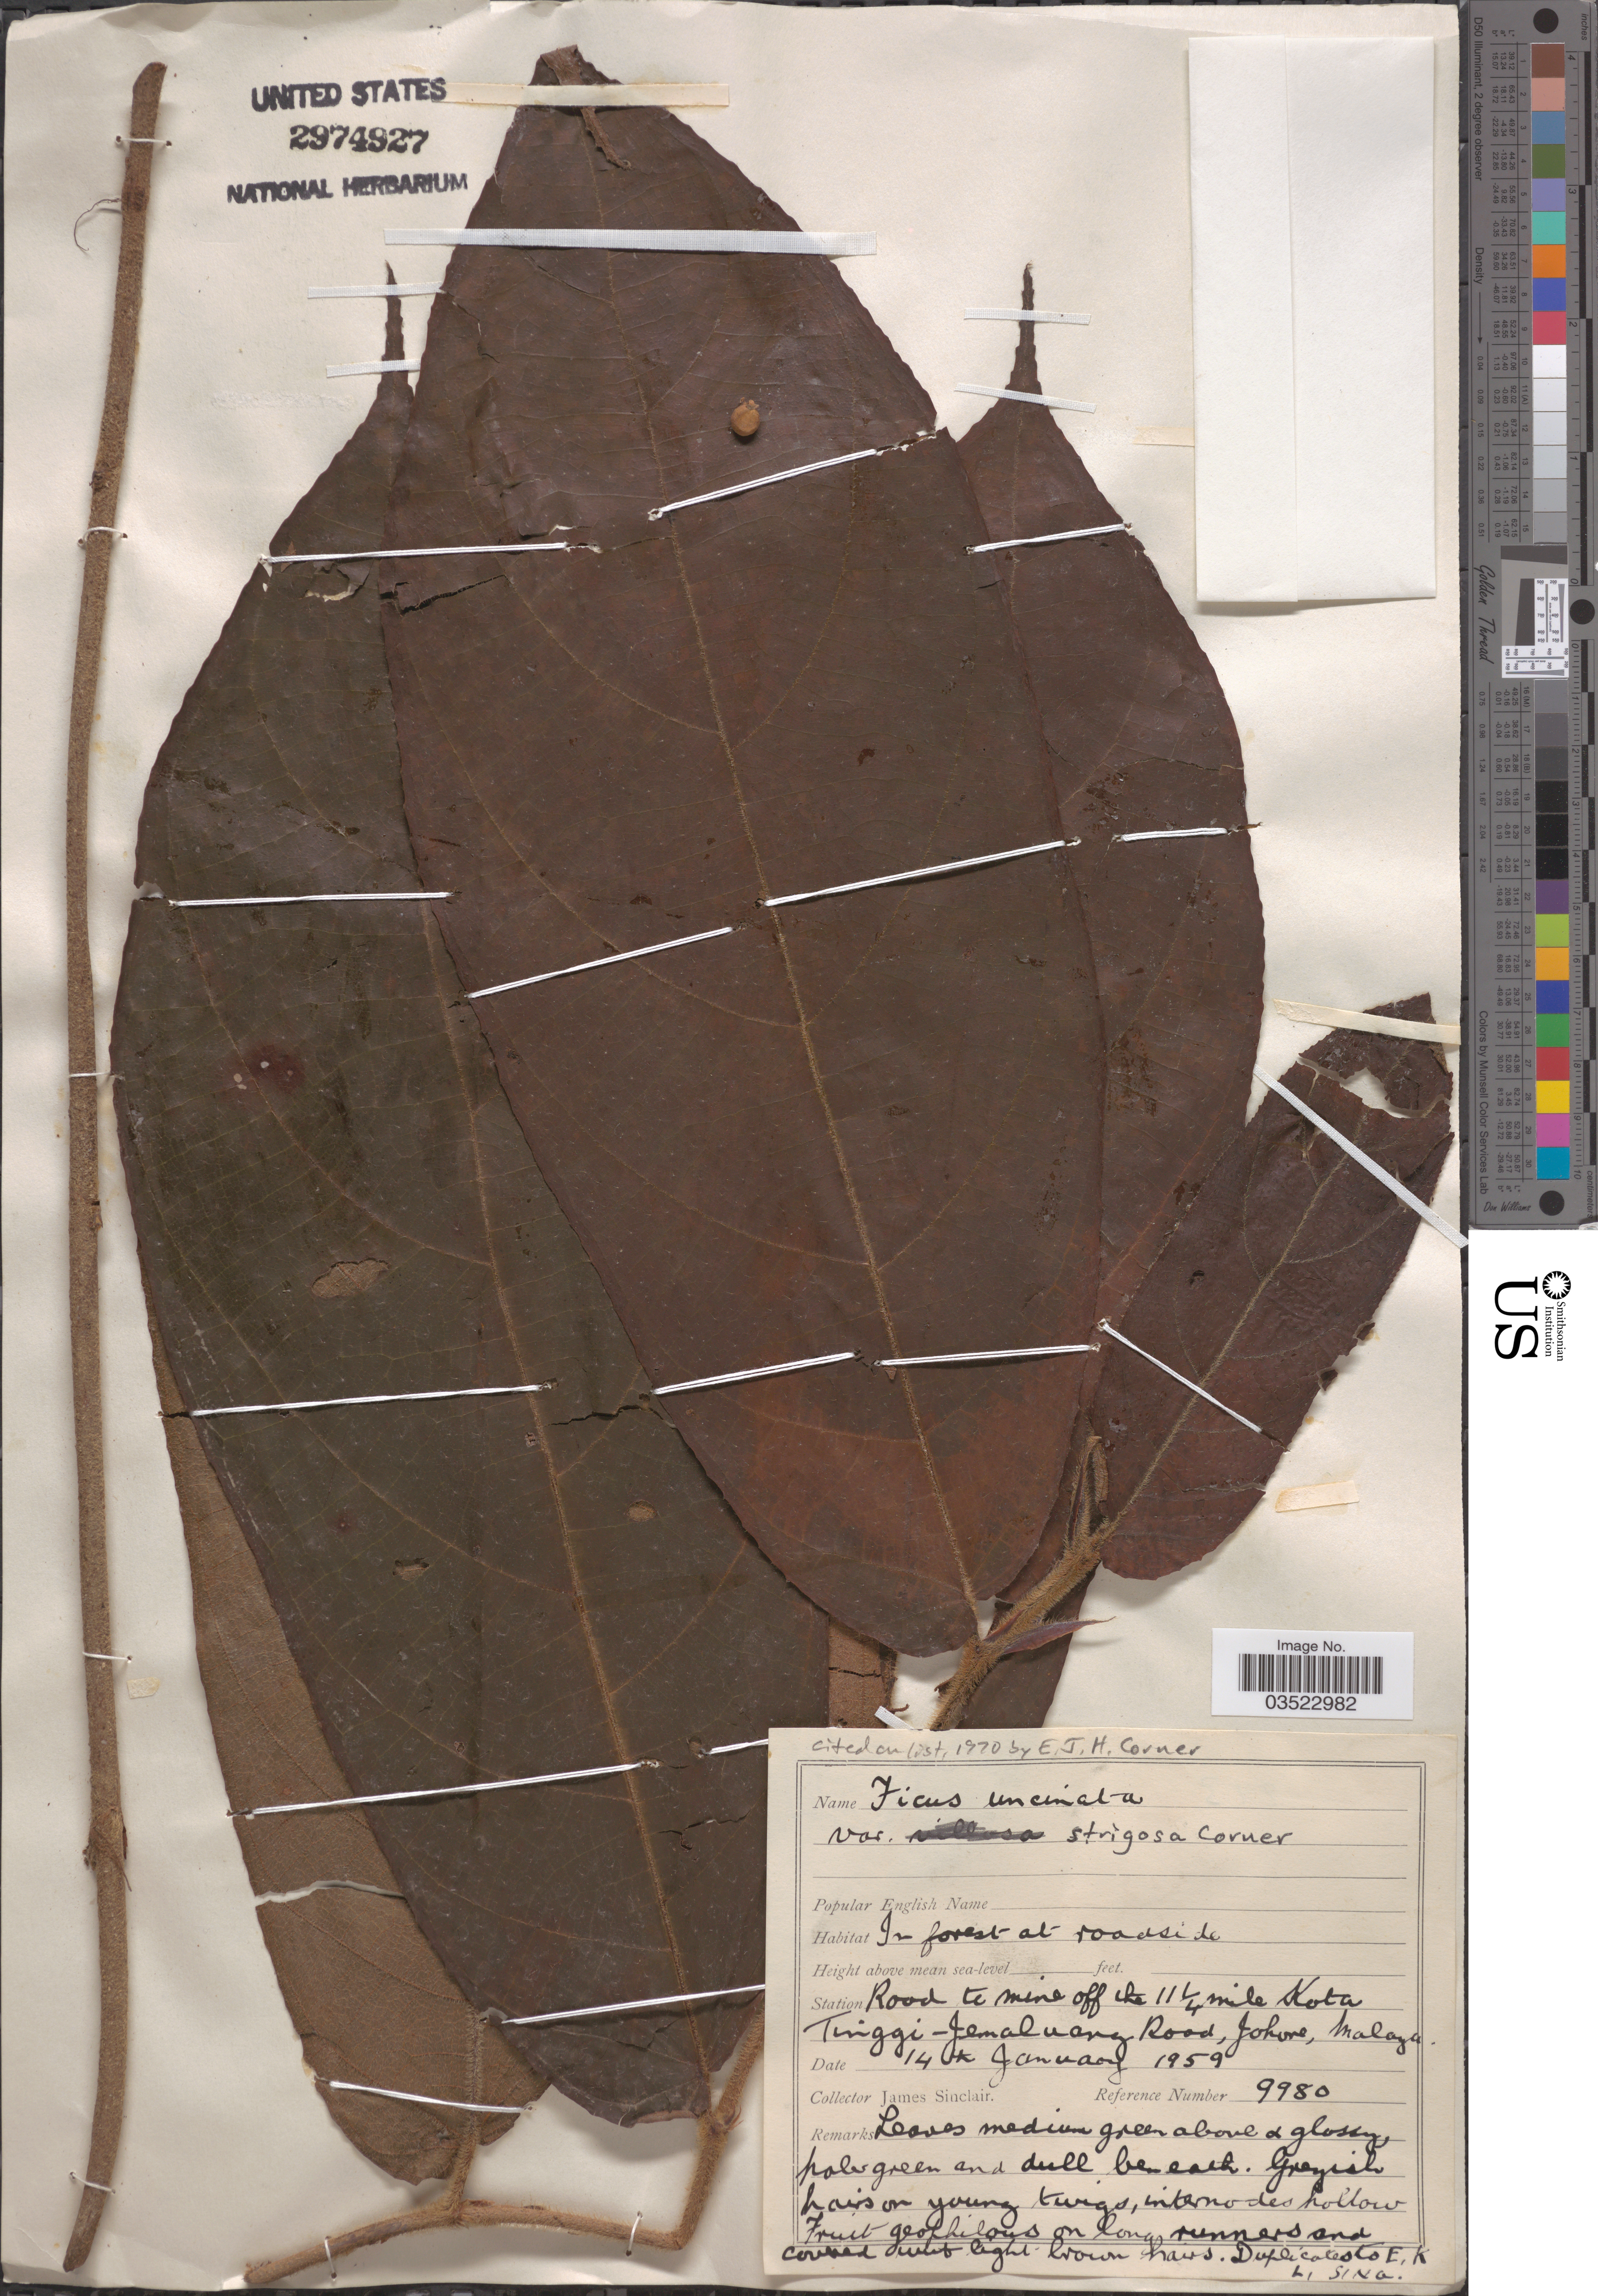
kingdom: Plantae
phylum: Tracheophyta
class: Magnoliopsida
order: Rosales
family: Moraceae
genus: Ficus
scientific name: Ficus uncinata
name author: (King) Becc.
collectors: J. Sinclair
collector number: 9980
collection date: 1959-01-14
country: Malaysia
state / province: Johor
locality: Station Road to mine off the 11¼ mile Kota Tinggi-Jemaluang Road, Johore, Malaya.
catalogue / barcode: US 2974927